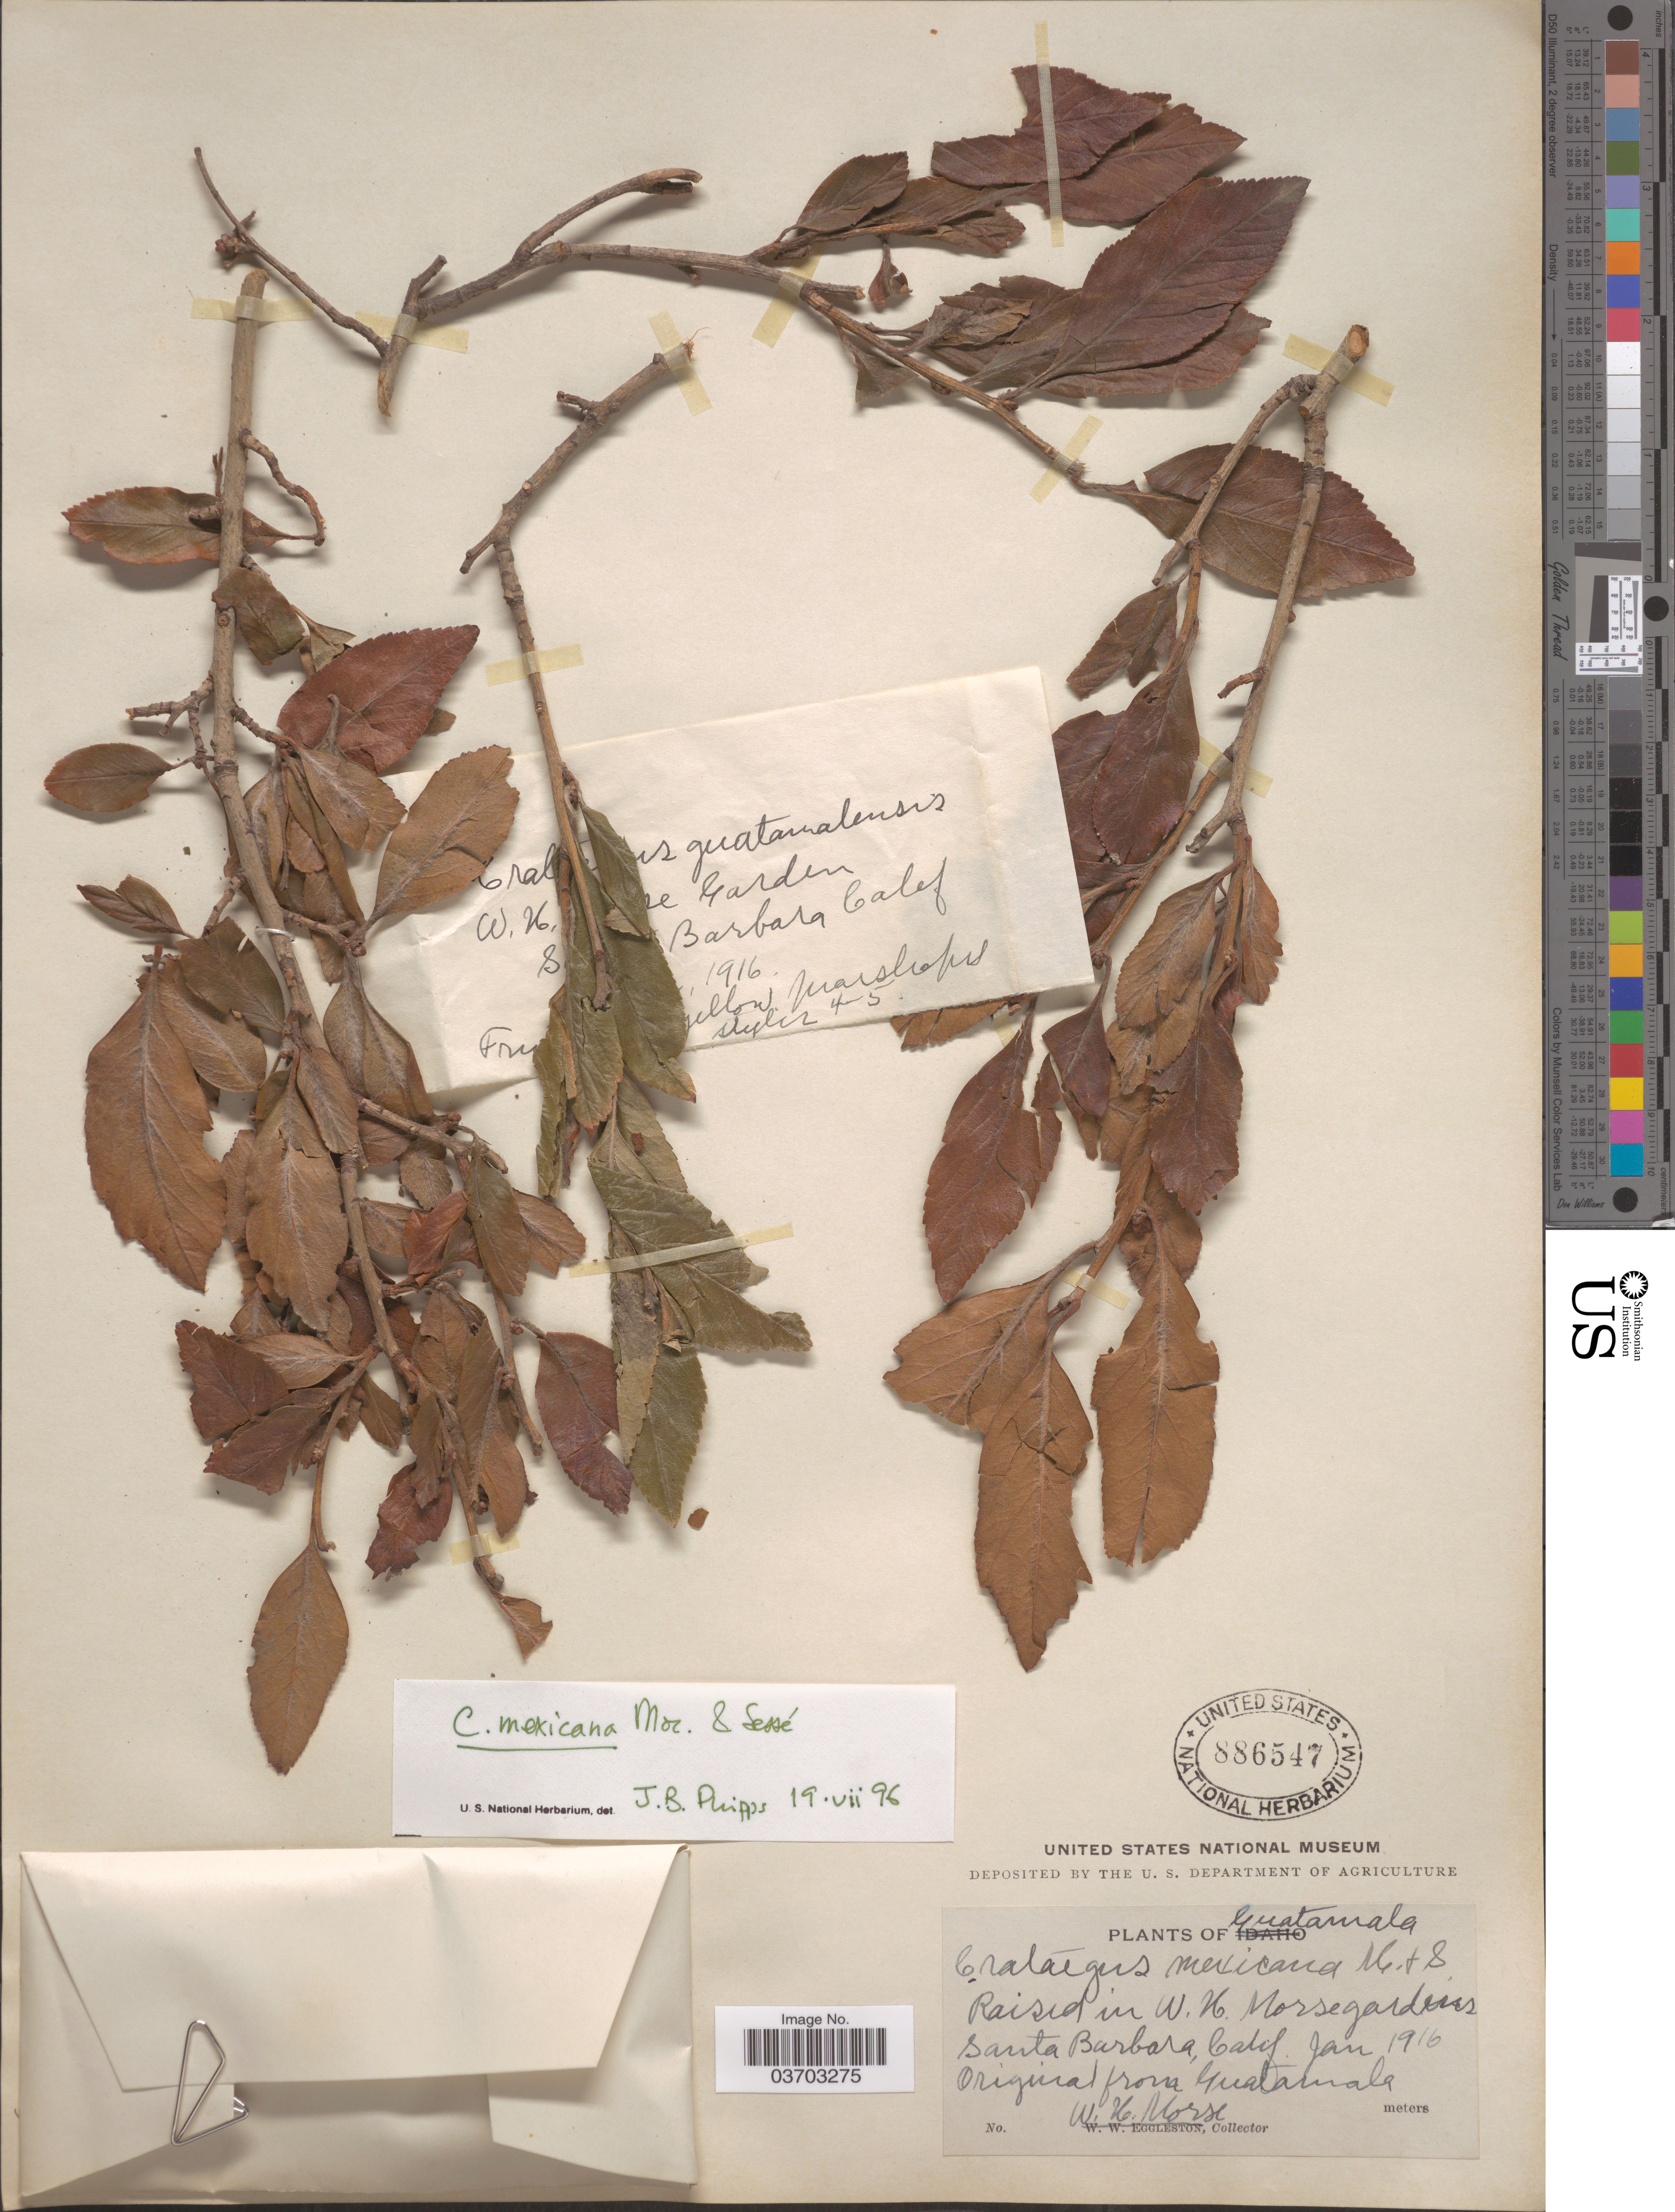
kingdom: Plantae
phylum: Tracheophyta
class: Magnoliopsida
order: Rosales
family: Rosaceae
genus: Crataegus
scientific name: Crataegus mexicana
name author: Moc. & Sessé ex DC.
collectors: W. Morse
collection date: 1916-01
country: United States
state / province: California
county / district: Santa Barbara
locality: W. H. Morse gardens. Santa Barbara.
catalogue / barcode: US 886547